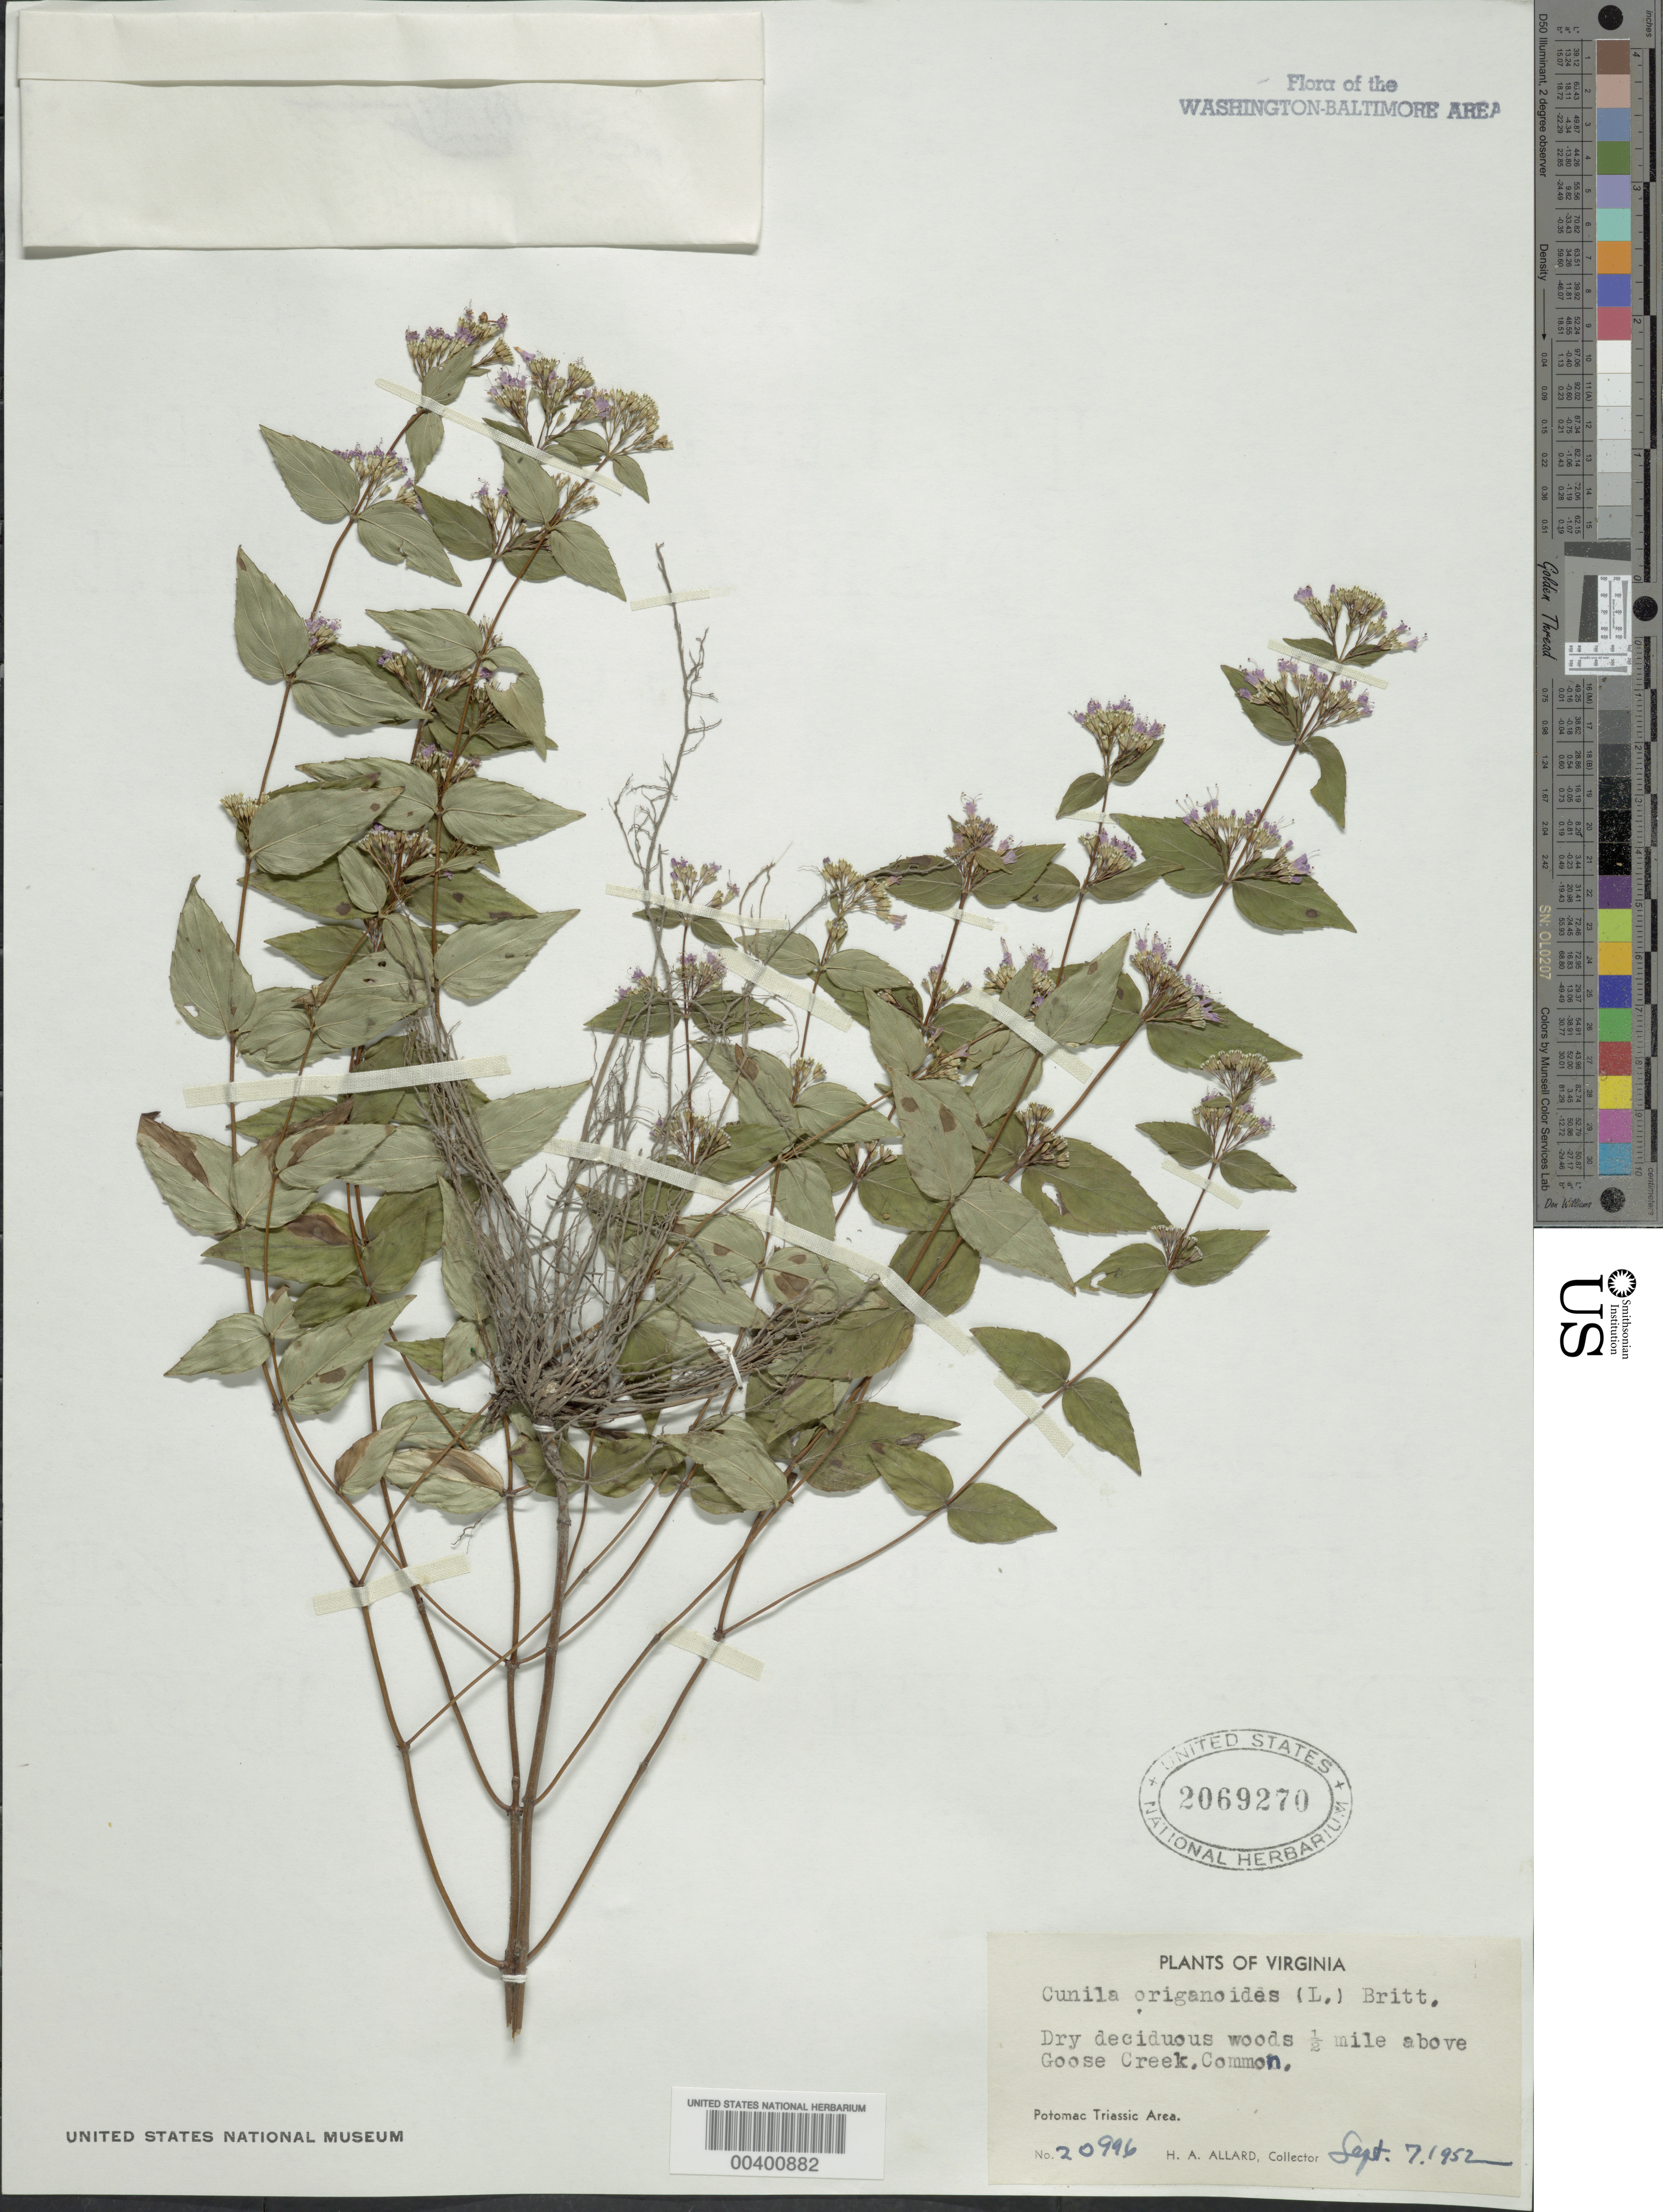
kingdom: Plantae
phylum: Tracheophyta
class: Magnoliopsida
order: Lamiales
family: Lamiaceae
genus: Cunila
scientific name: Cunila origanoides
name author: (L.) Britton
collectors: H. A. Allard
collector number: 20996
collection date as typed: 07 Sep 1952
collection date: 1952-09-07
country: United States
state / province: Virginia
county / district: Loudoun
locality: Above Goose Creek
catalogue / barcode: US 2069270